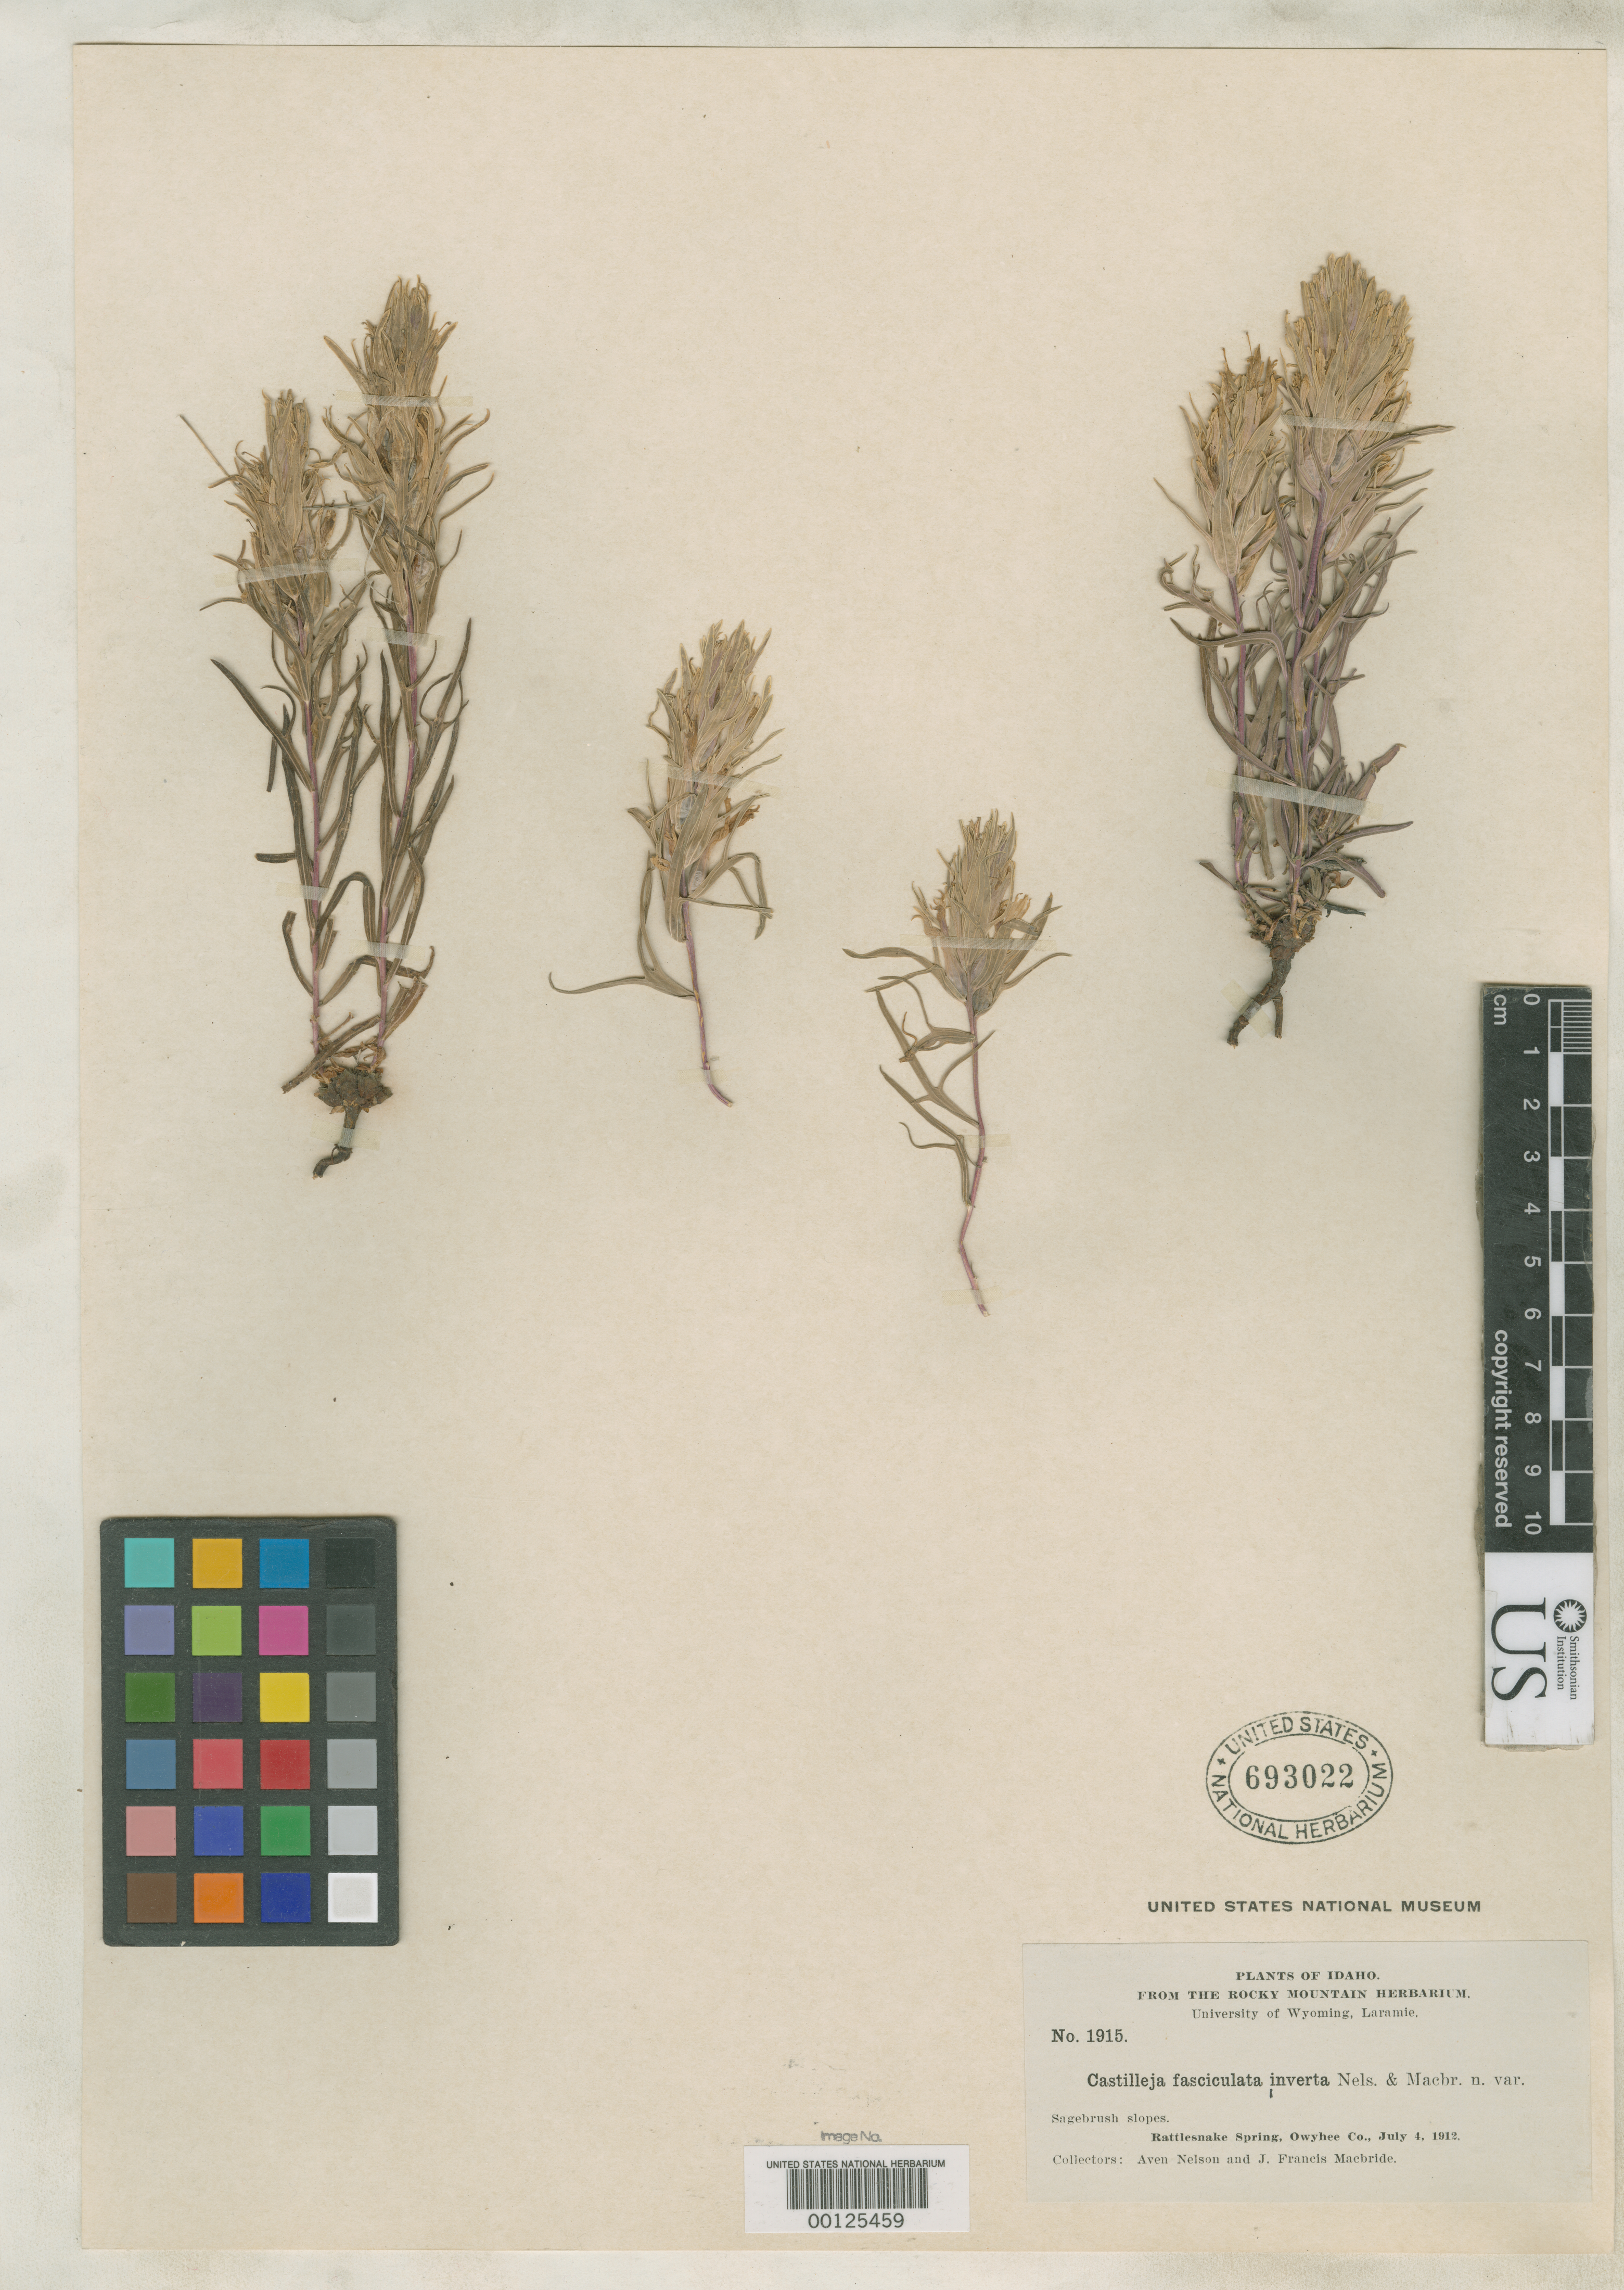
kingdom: Plantae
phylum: Tracheophyta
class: Magnoliopsida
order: Lamiales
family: Orobanchaceae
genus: Castilleja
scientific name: Castilleja fasciculata var. inverta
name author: A. Nelson & J.F. Macbr.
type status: Isotype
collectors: A. Nelson & J. F. Macbride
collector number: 1915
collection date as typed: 04 Jul 1912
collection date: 1912-07-04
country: United States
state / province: Idaho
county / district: Owyhee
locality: Rattlesnake Springs.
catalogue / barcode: US 693022